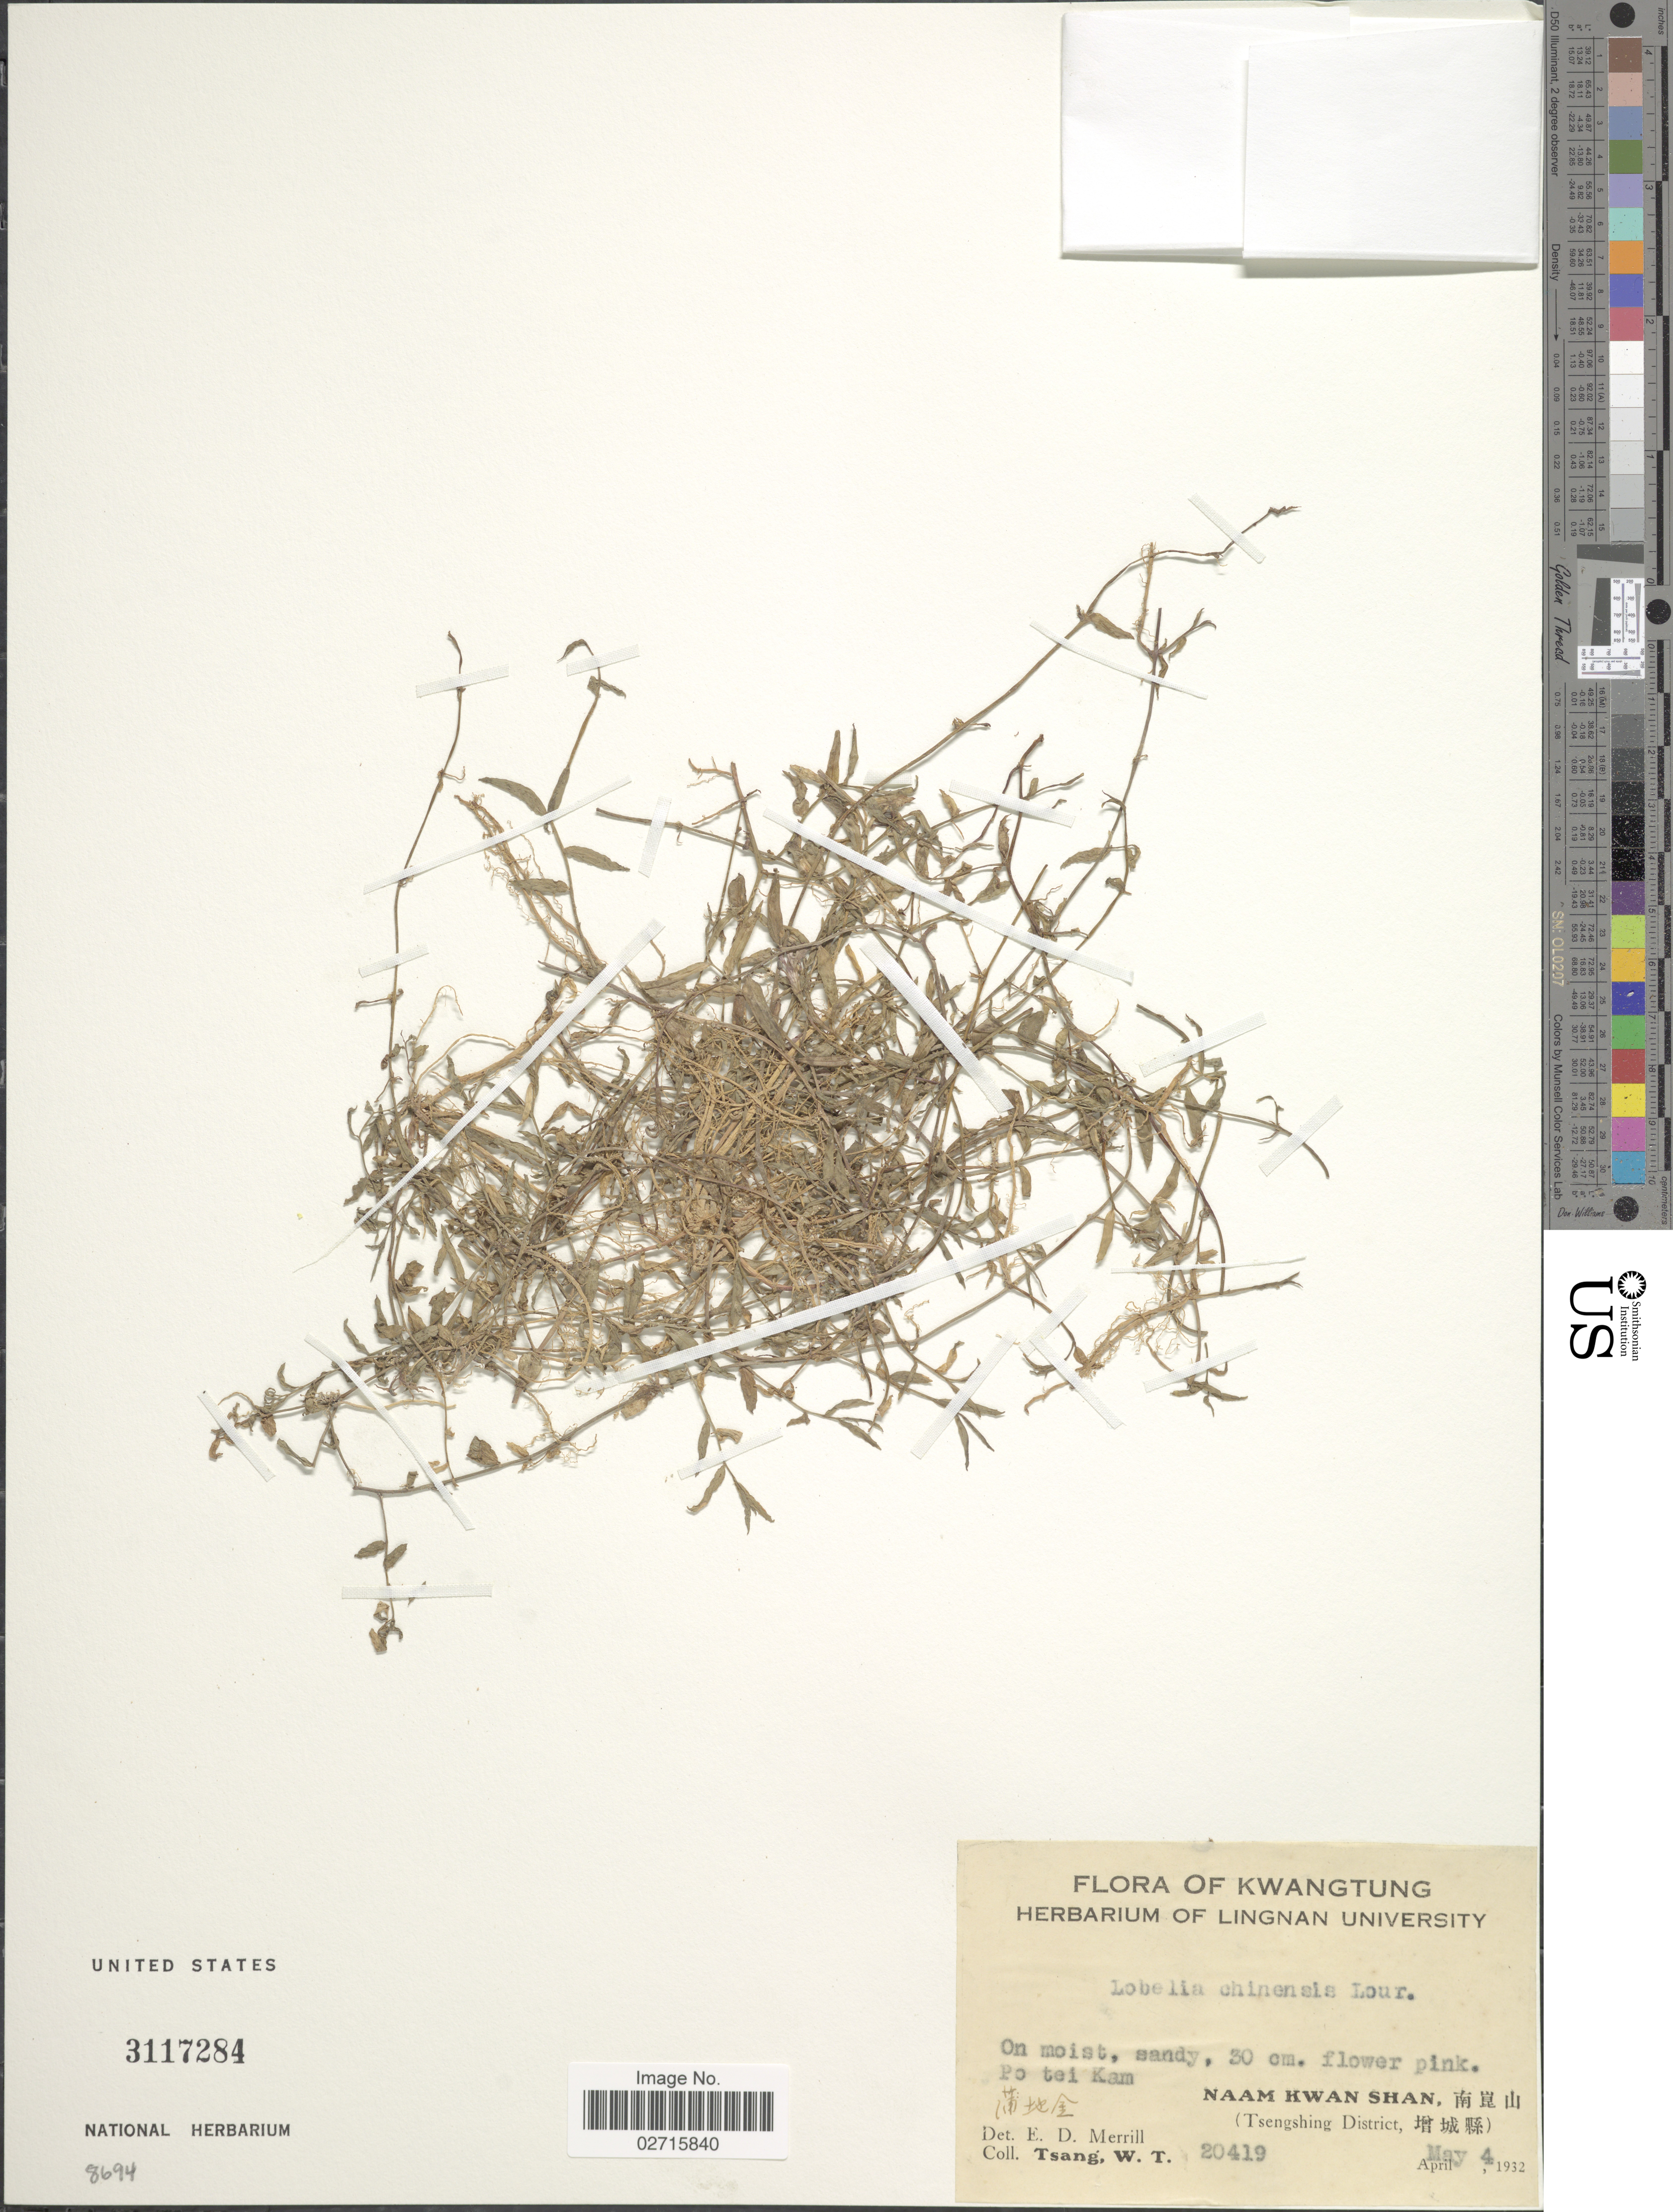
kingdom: Plantae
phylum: Tracheophyta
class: Magnoliopsida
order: Asterales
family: Campanulaceae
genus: Lobelia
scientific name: Lobelia chinensis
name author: Lour.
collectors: W. T. Tsang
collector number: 20419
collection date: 1932-05-04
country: China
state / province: Guangdong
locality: Kwangtung. Naam Kwan Shan, (Tsengshing District)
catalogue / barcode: US 3117284